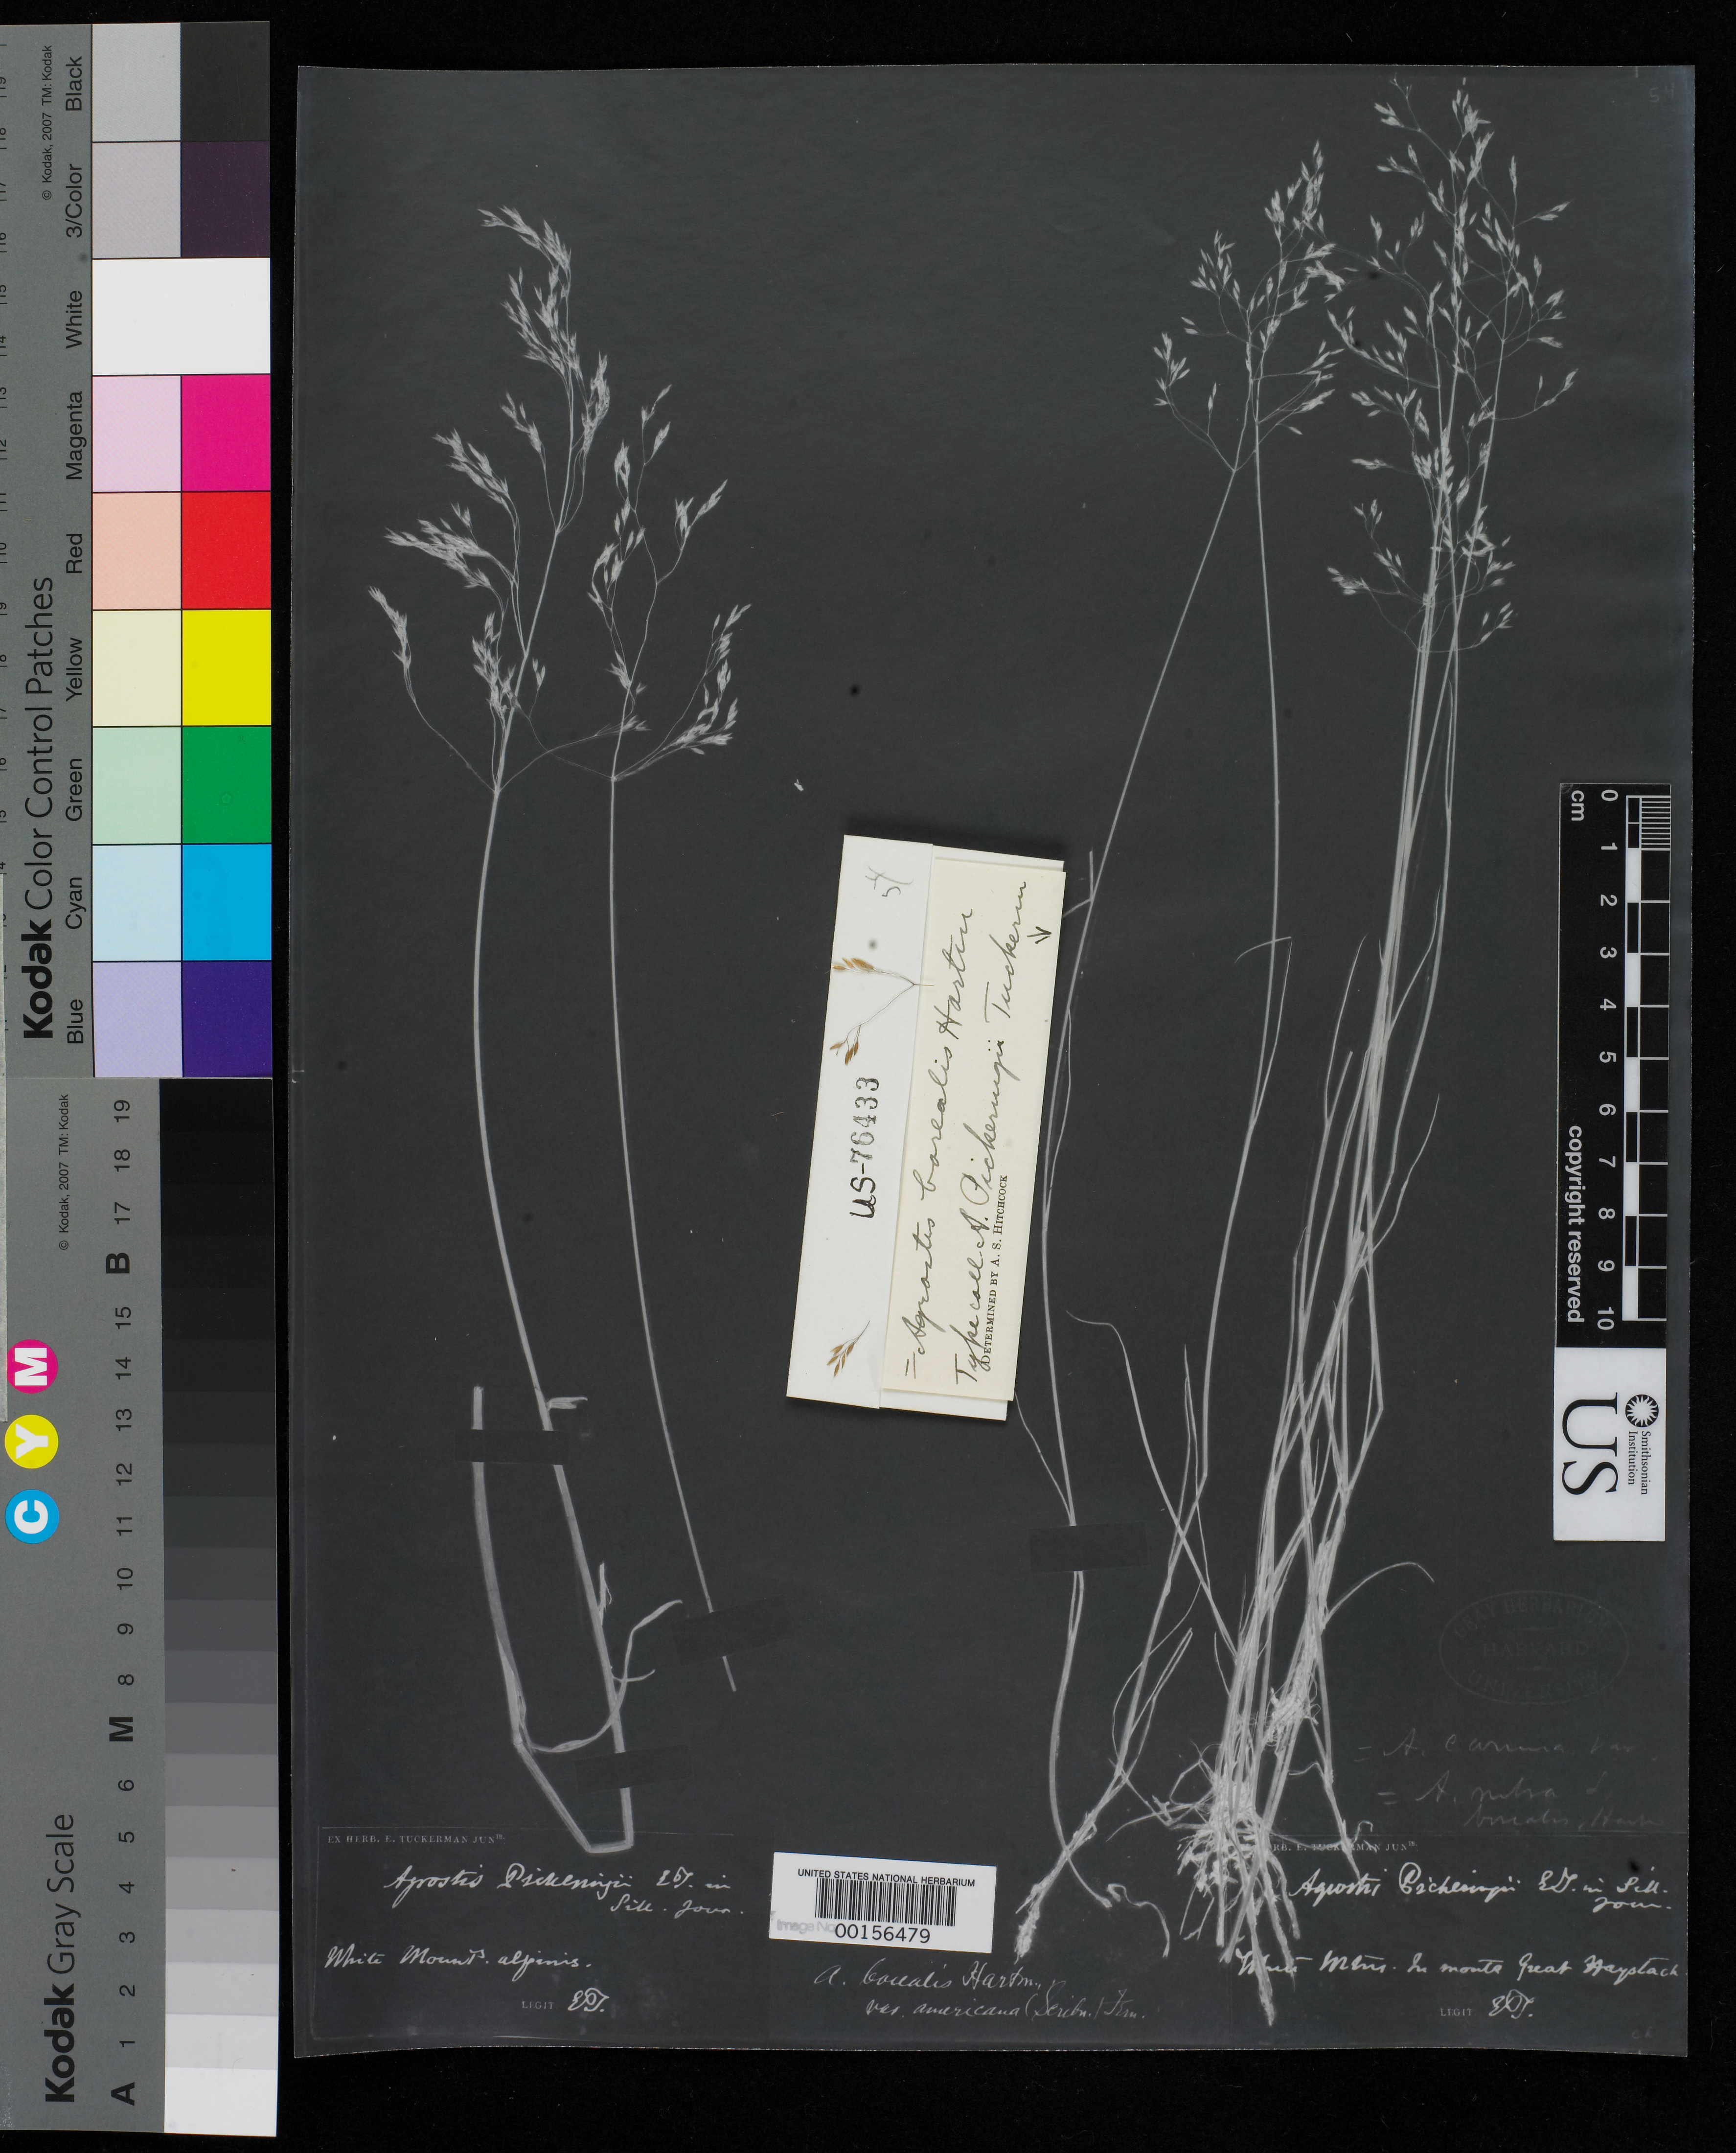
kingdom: Plantae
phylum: Tracheophyta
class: Liliopsida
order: Poales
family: Poaceae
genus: Agrostis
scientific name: Agrostis pickeringii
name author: Tuck.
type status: Type Fragment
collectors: E. Tuckerman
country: United States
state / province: New Hampshire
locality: White Mtns., great haystack.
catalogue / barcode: US 76433